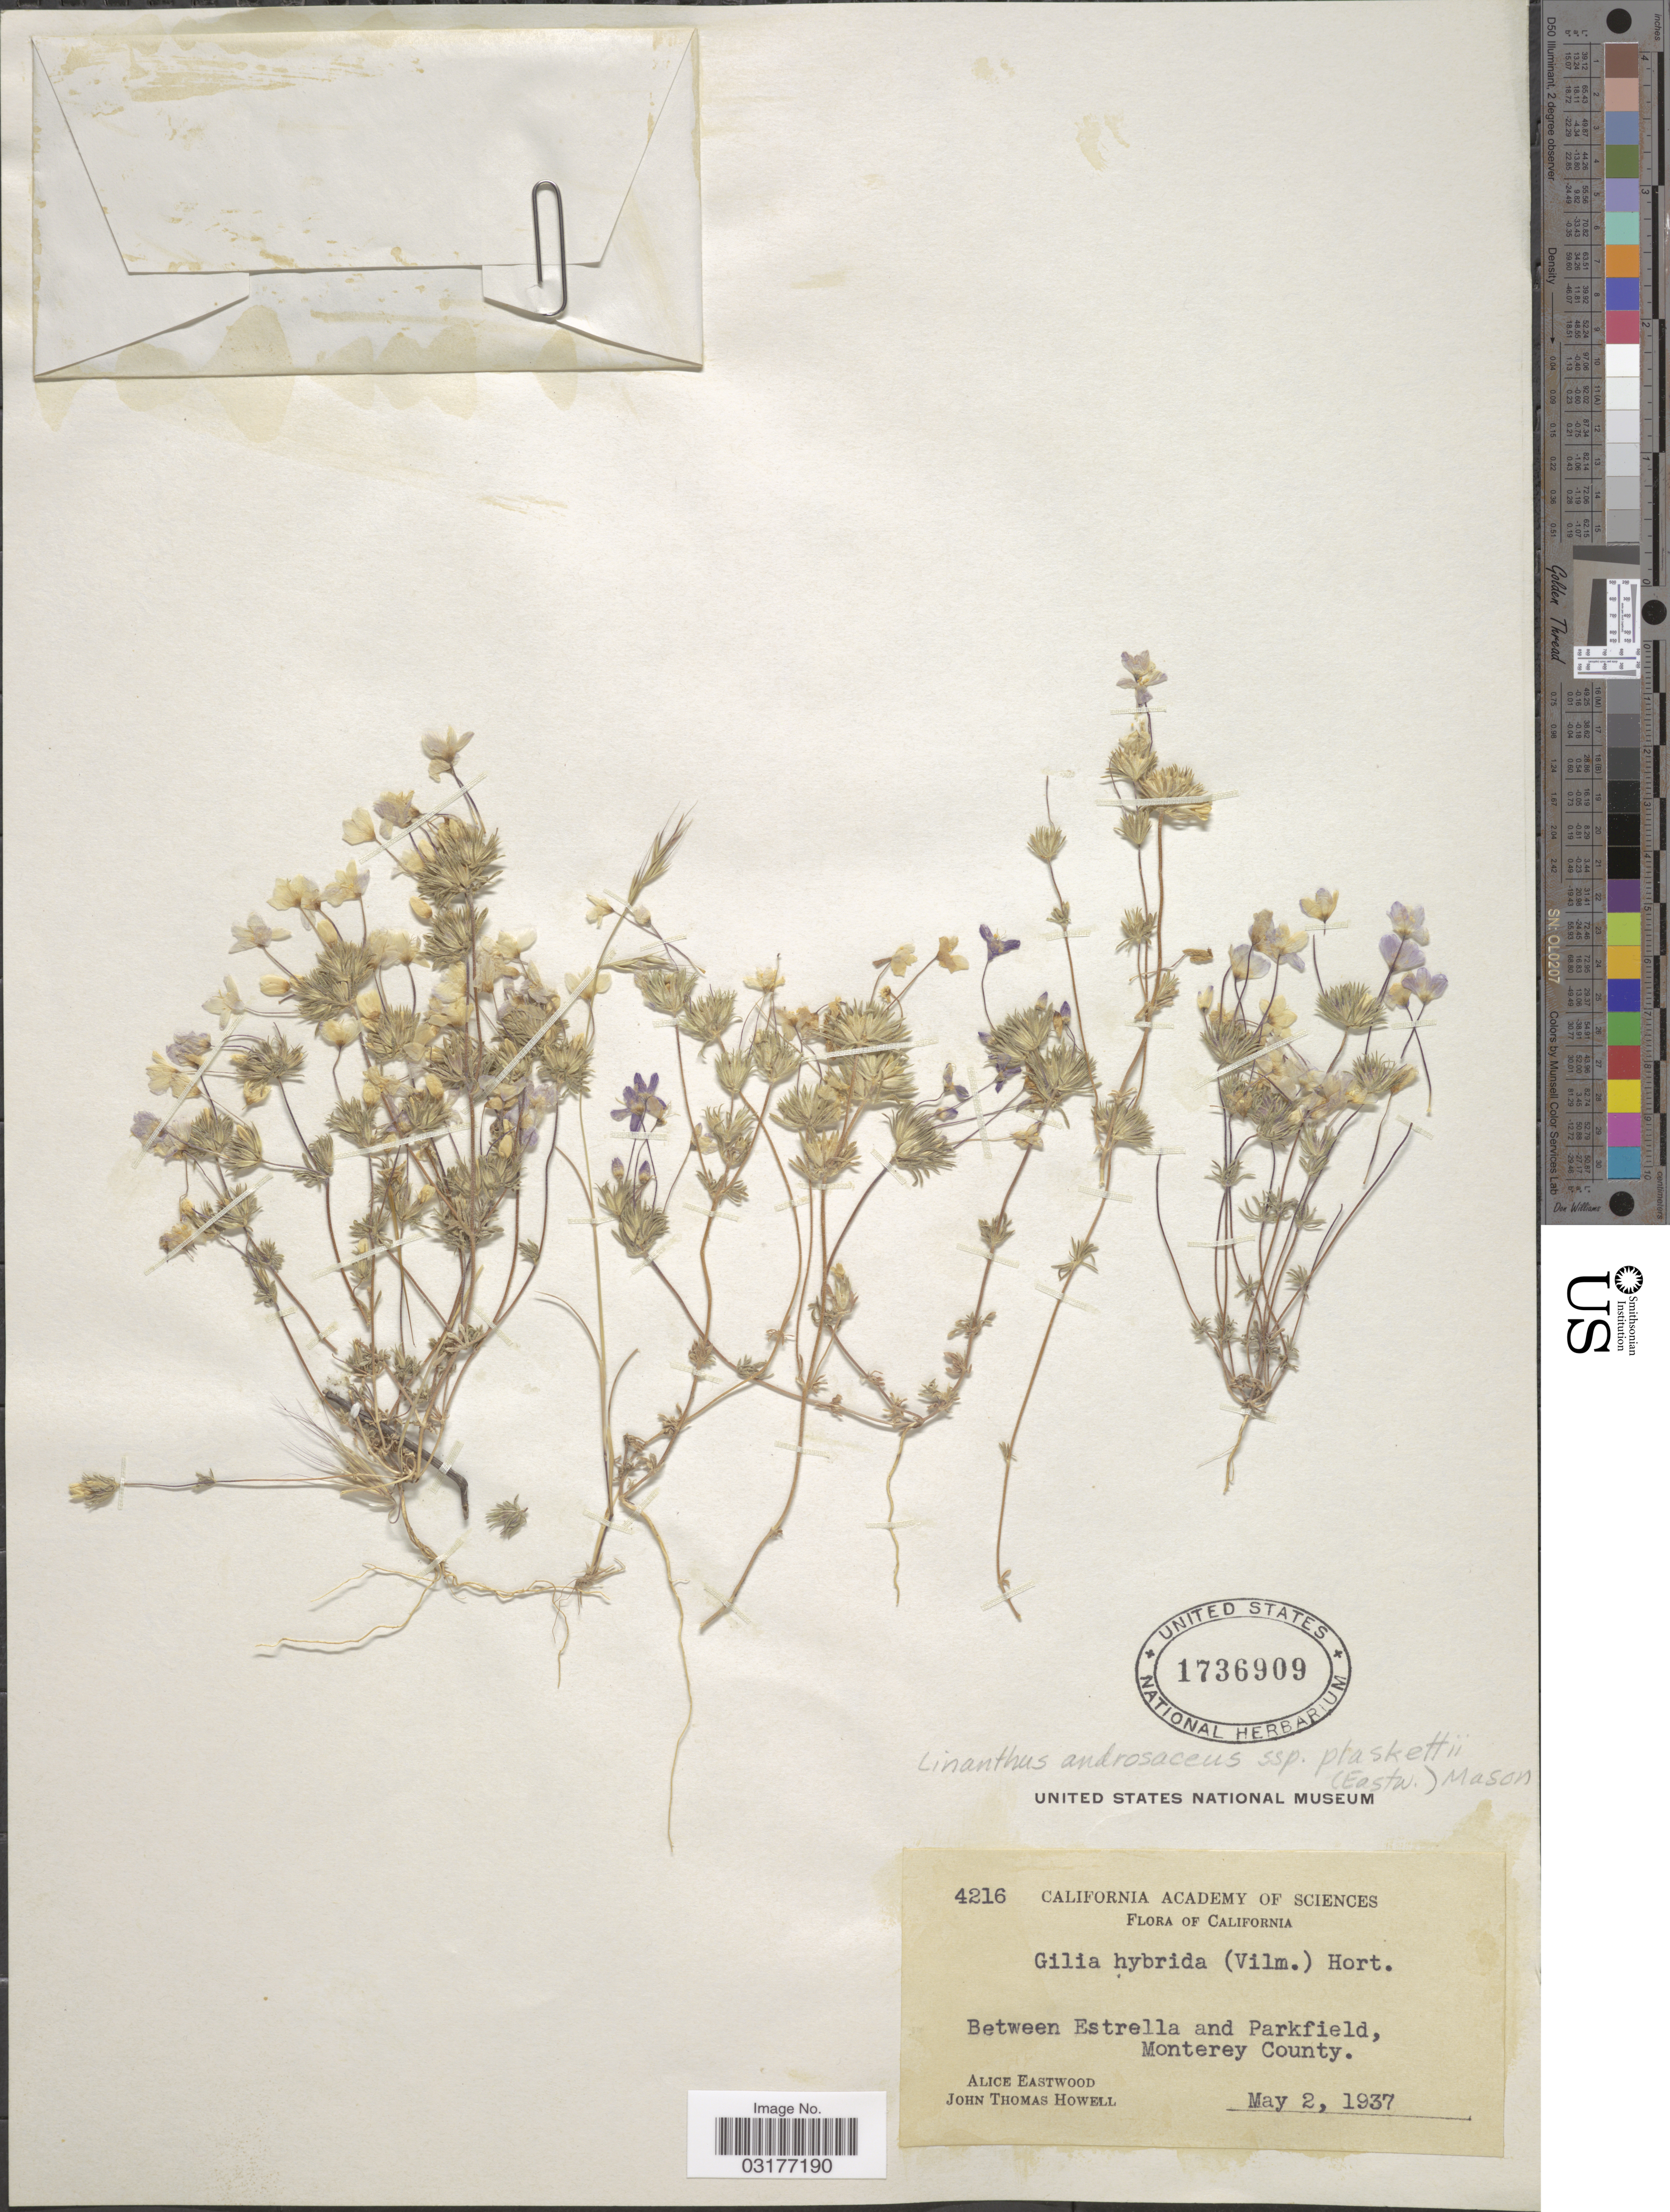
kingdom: Plantae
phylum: Tracheophyta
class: Magnoliopsida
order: Ericales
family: Polemoniaceae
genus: Leptosiphon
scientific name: Leptosiphon androsaceus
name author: Benth.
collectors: A. Eastwood & J. T. Howell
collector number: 4216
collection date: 1937-05-02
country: United States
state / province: California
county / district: Monterey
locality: Between Estrella and Parkfield, Monterey County.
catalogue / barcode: US 1736909